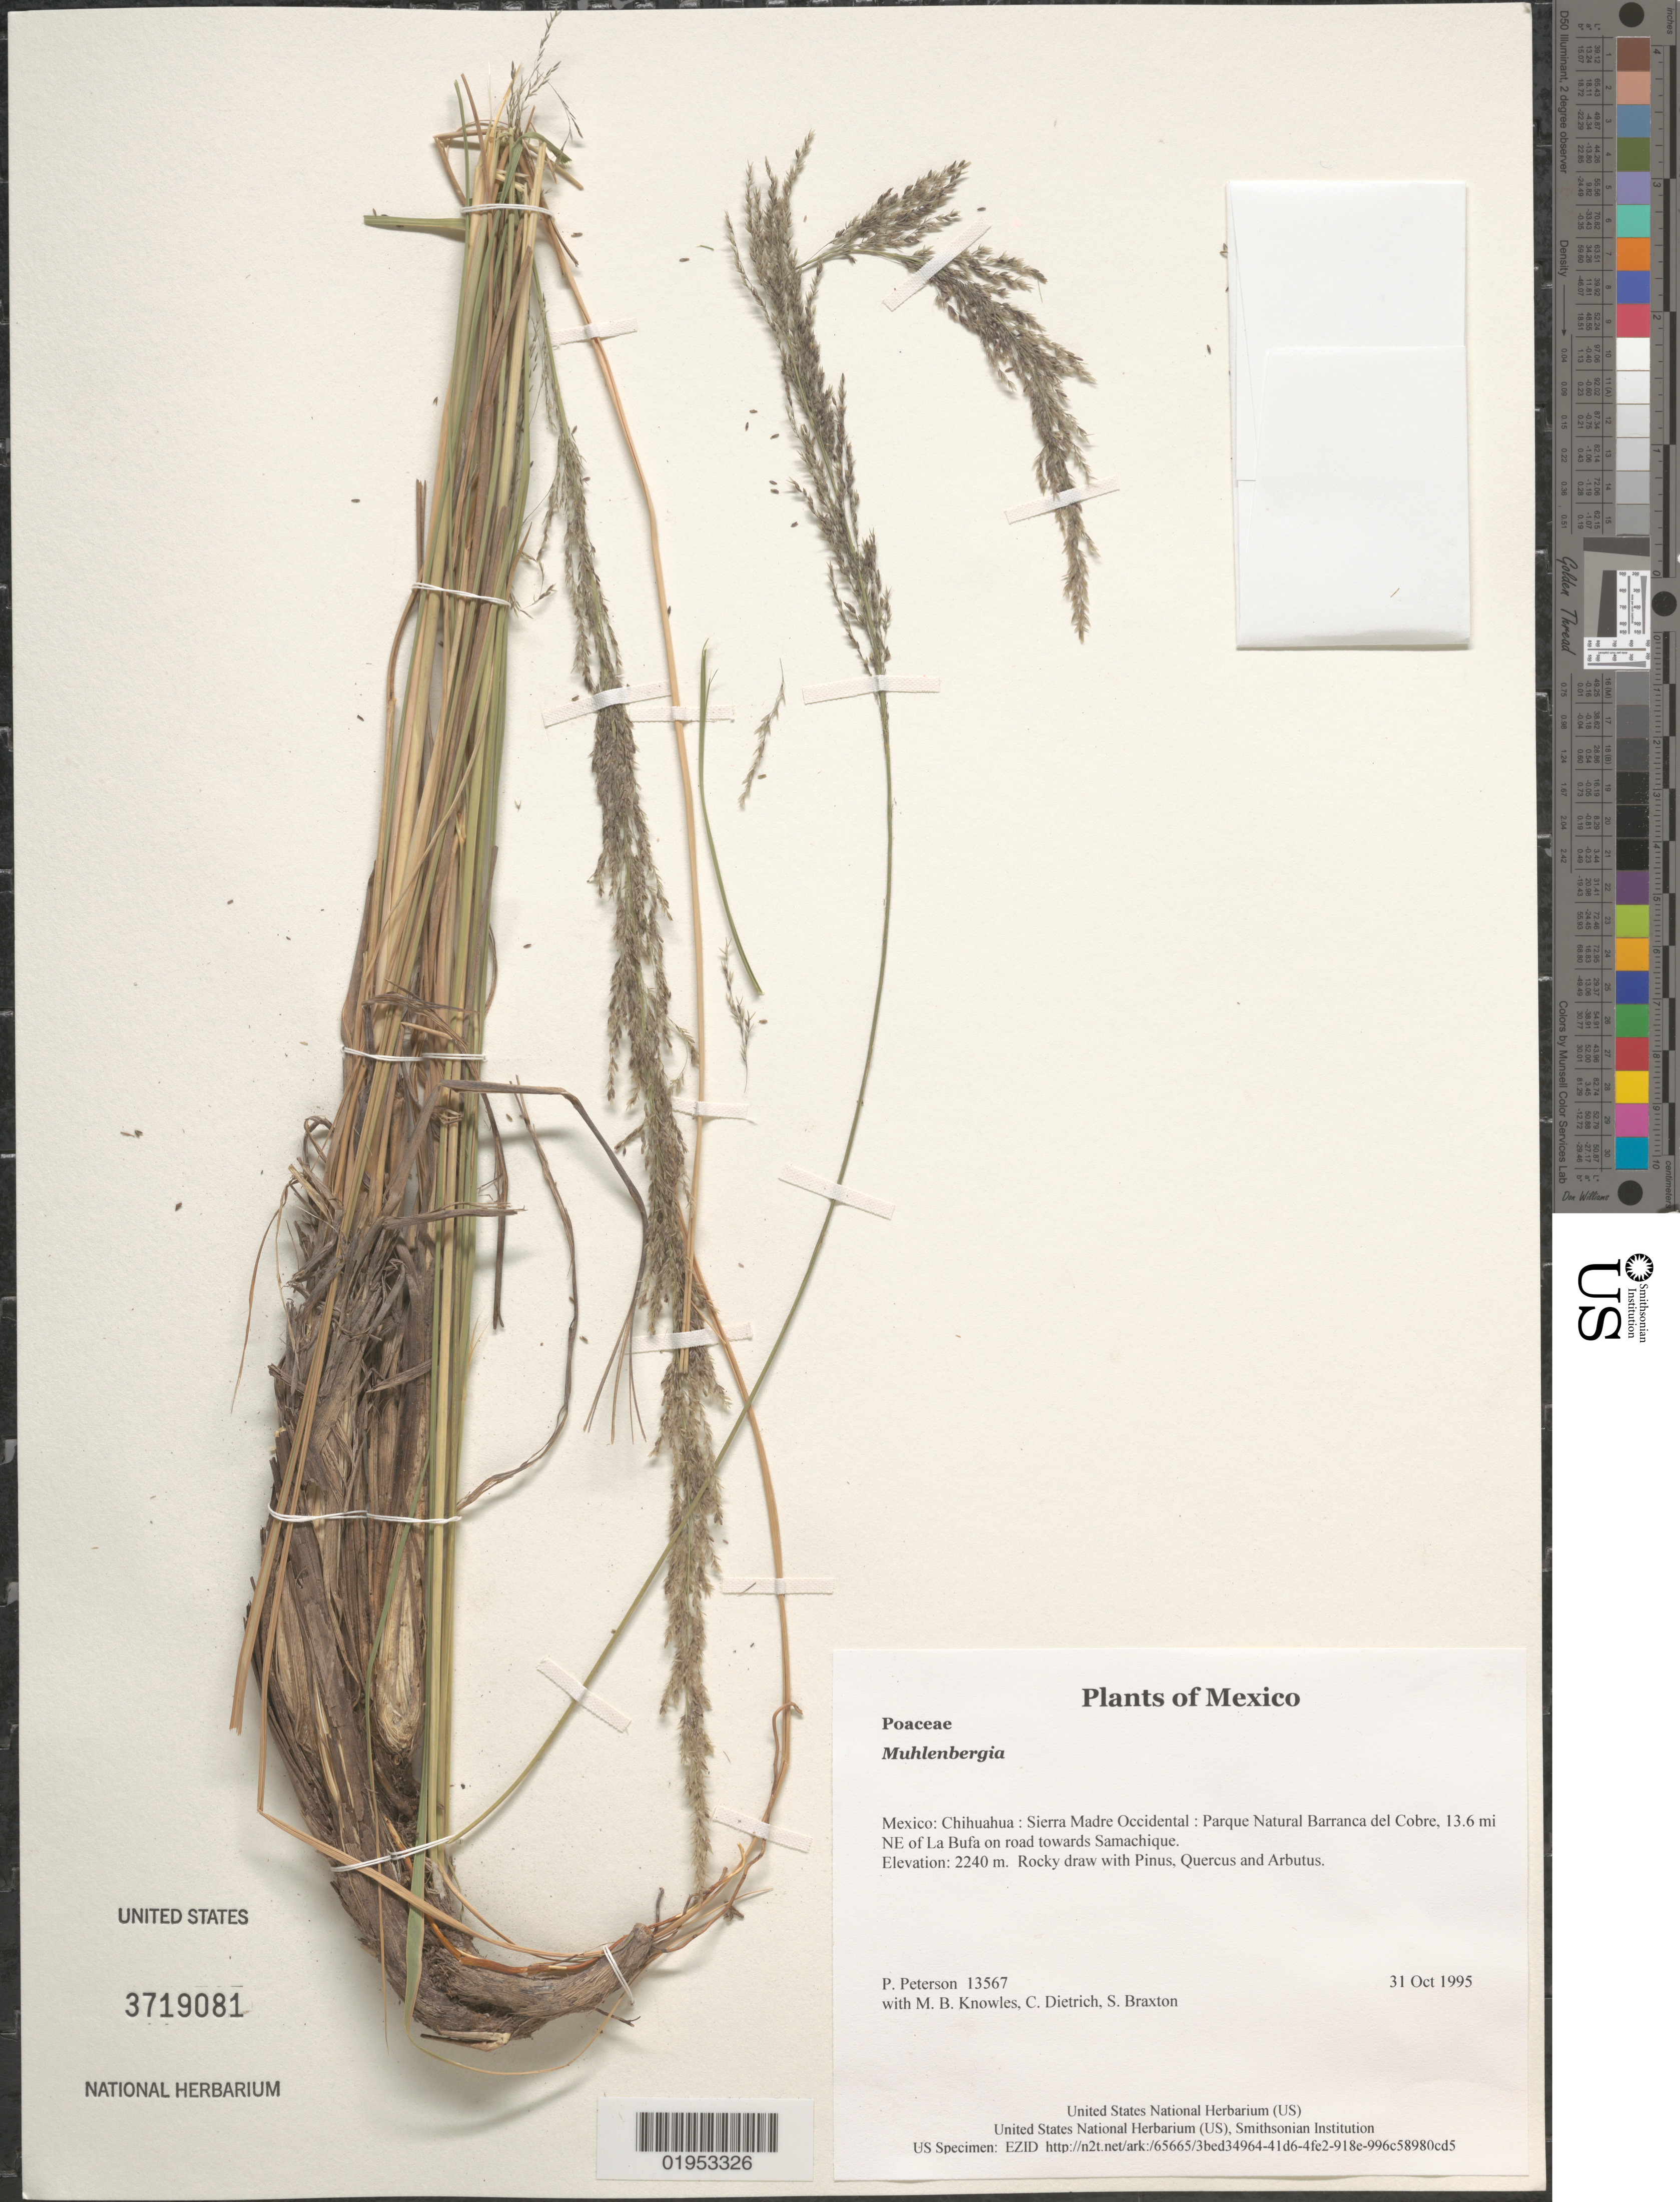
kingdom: Plantae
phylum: Tracheophyta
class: Liliopsida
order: Poales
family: Poaceae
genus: Muhlenbergia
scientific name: Muhlenbergia sp.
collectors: P. M. Peterson, M. B. Knowles, C. Dietrich & S. Braxton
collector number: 13567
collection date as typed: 31 Oct 1995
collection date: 1995-10-31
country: Mexico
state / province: Chihuahua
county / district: Sierra Madre Occidental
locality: Parque Natural Barranca del Cobre, 13.6 mi NE of La Bufa on road towards Samachique.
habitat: Rocky draw with Pinus, Quercus and Arbutus.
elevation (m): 2240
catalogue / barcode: US 3719081